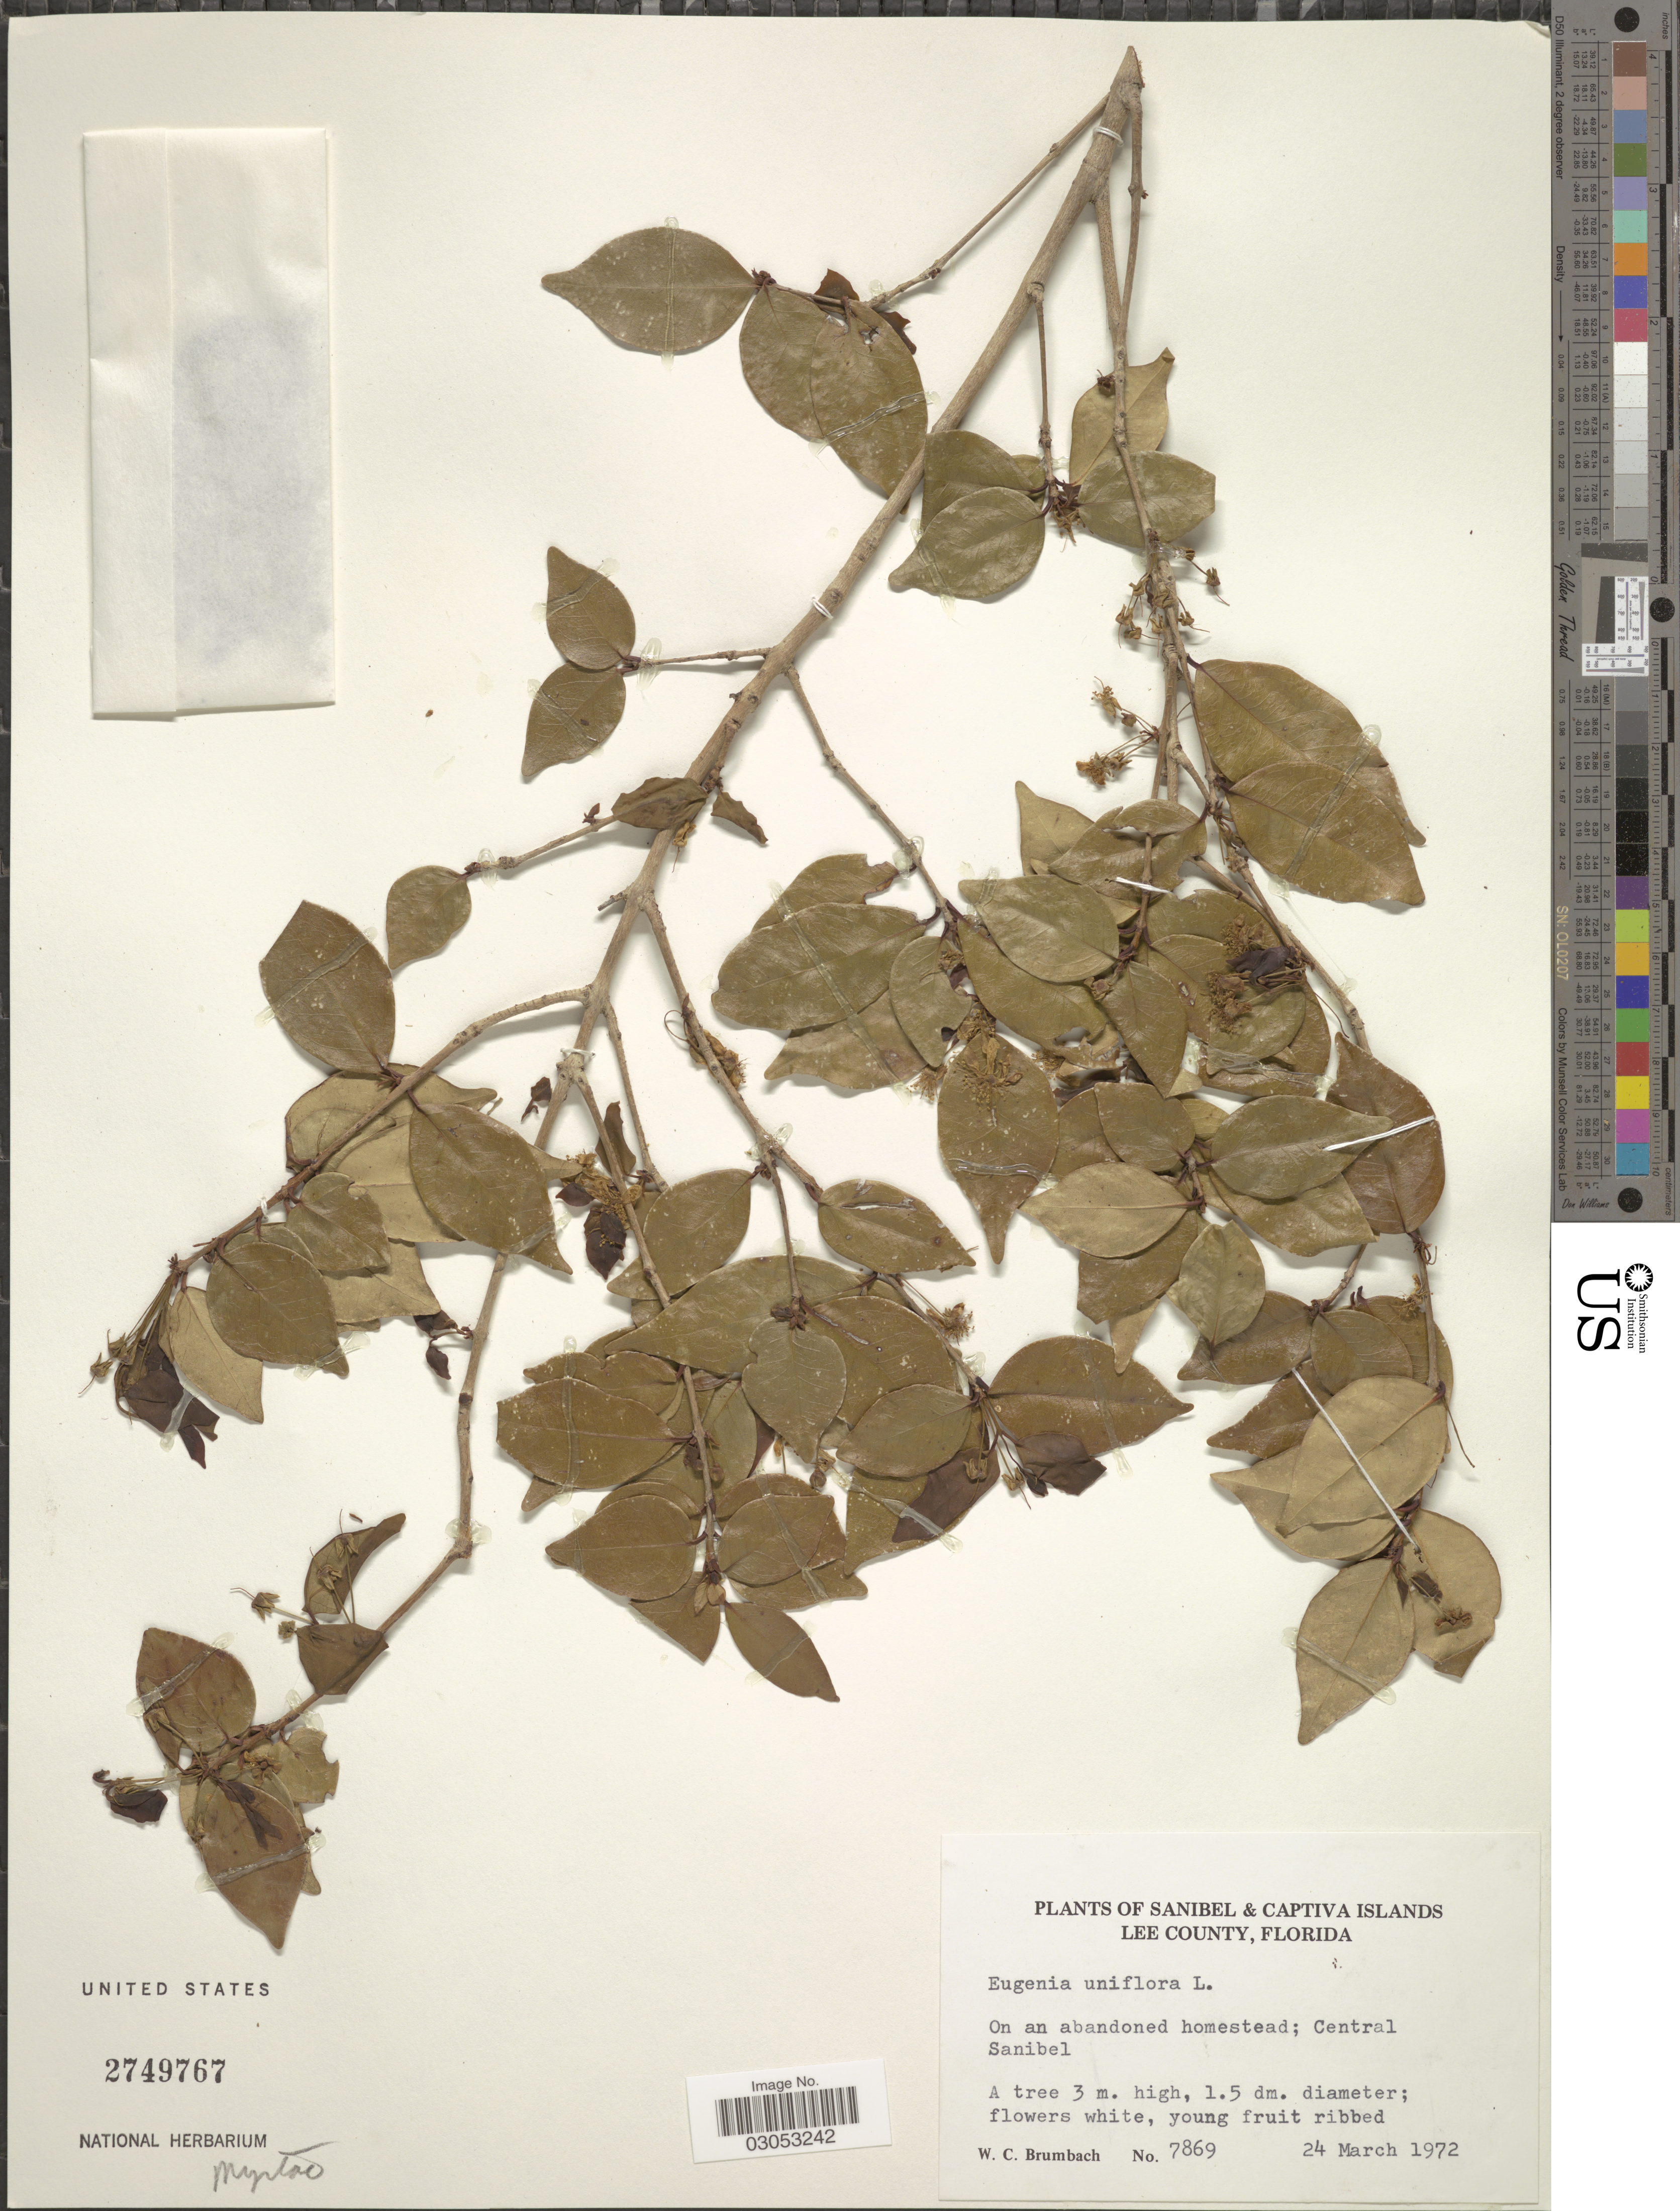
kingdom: Plantae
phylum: Tracheophyta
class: Magnoliopsida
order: Myrtales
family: Myrtaceae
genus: Eugenia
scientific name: Eugenia uniflora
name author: L.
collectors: W. C. Brumbach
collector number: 7869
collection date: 1972-03-24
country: United States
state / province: Florida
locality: Sanibel & Captiva Islands, Lee County. On an abondoned homesite; Central Sanibel.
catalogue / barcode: US 2749767